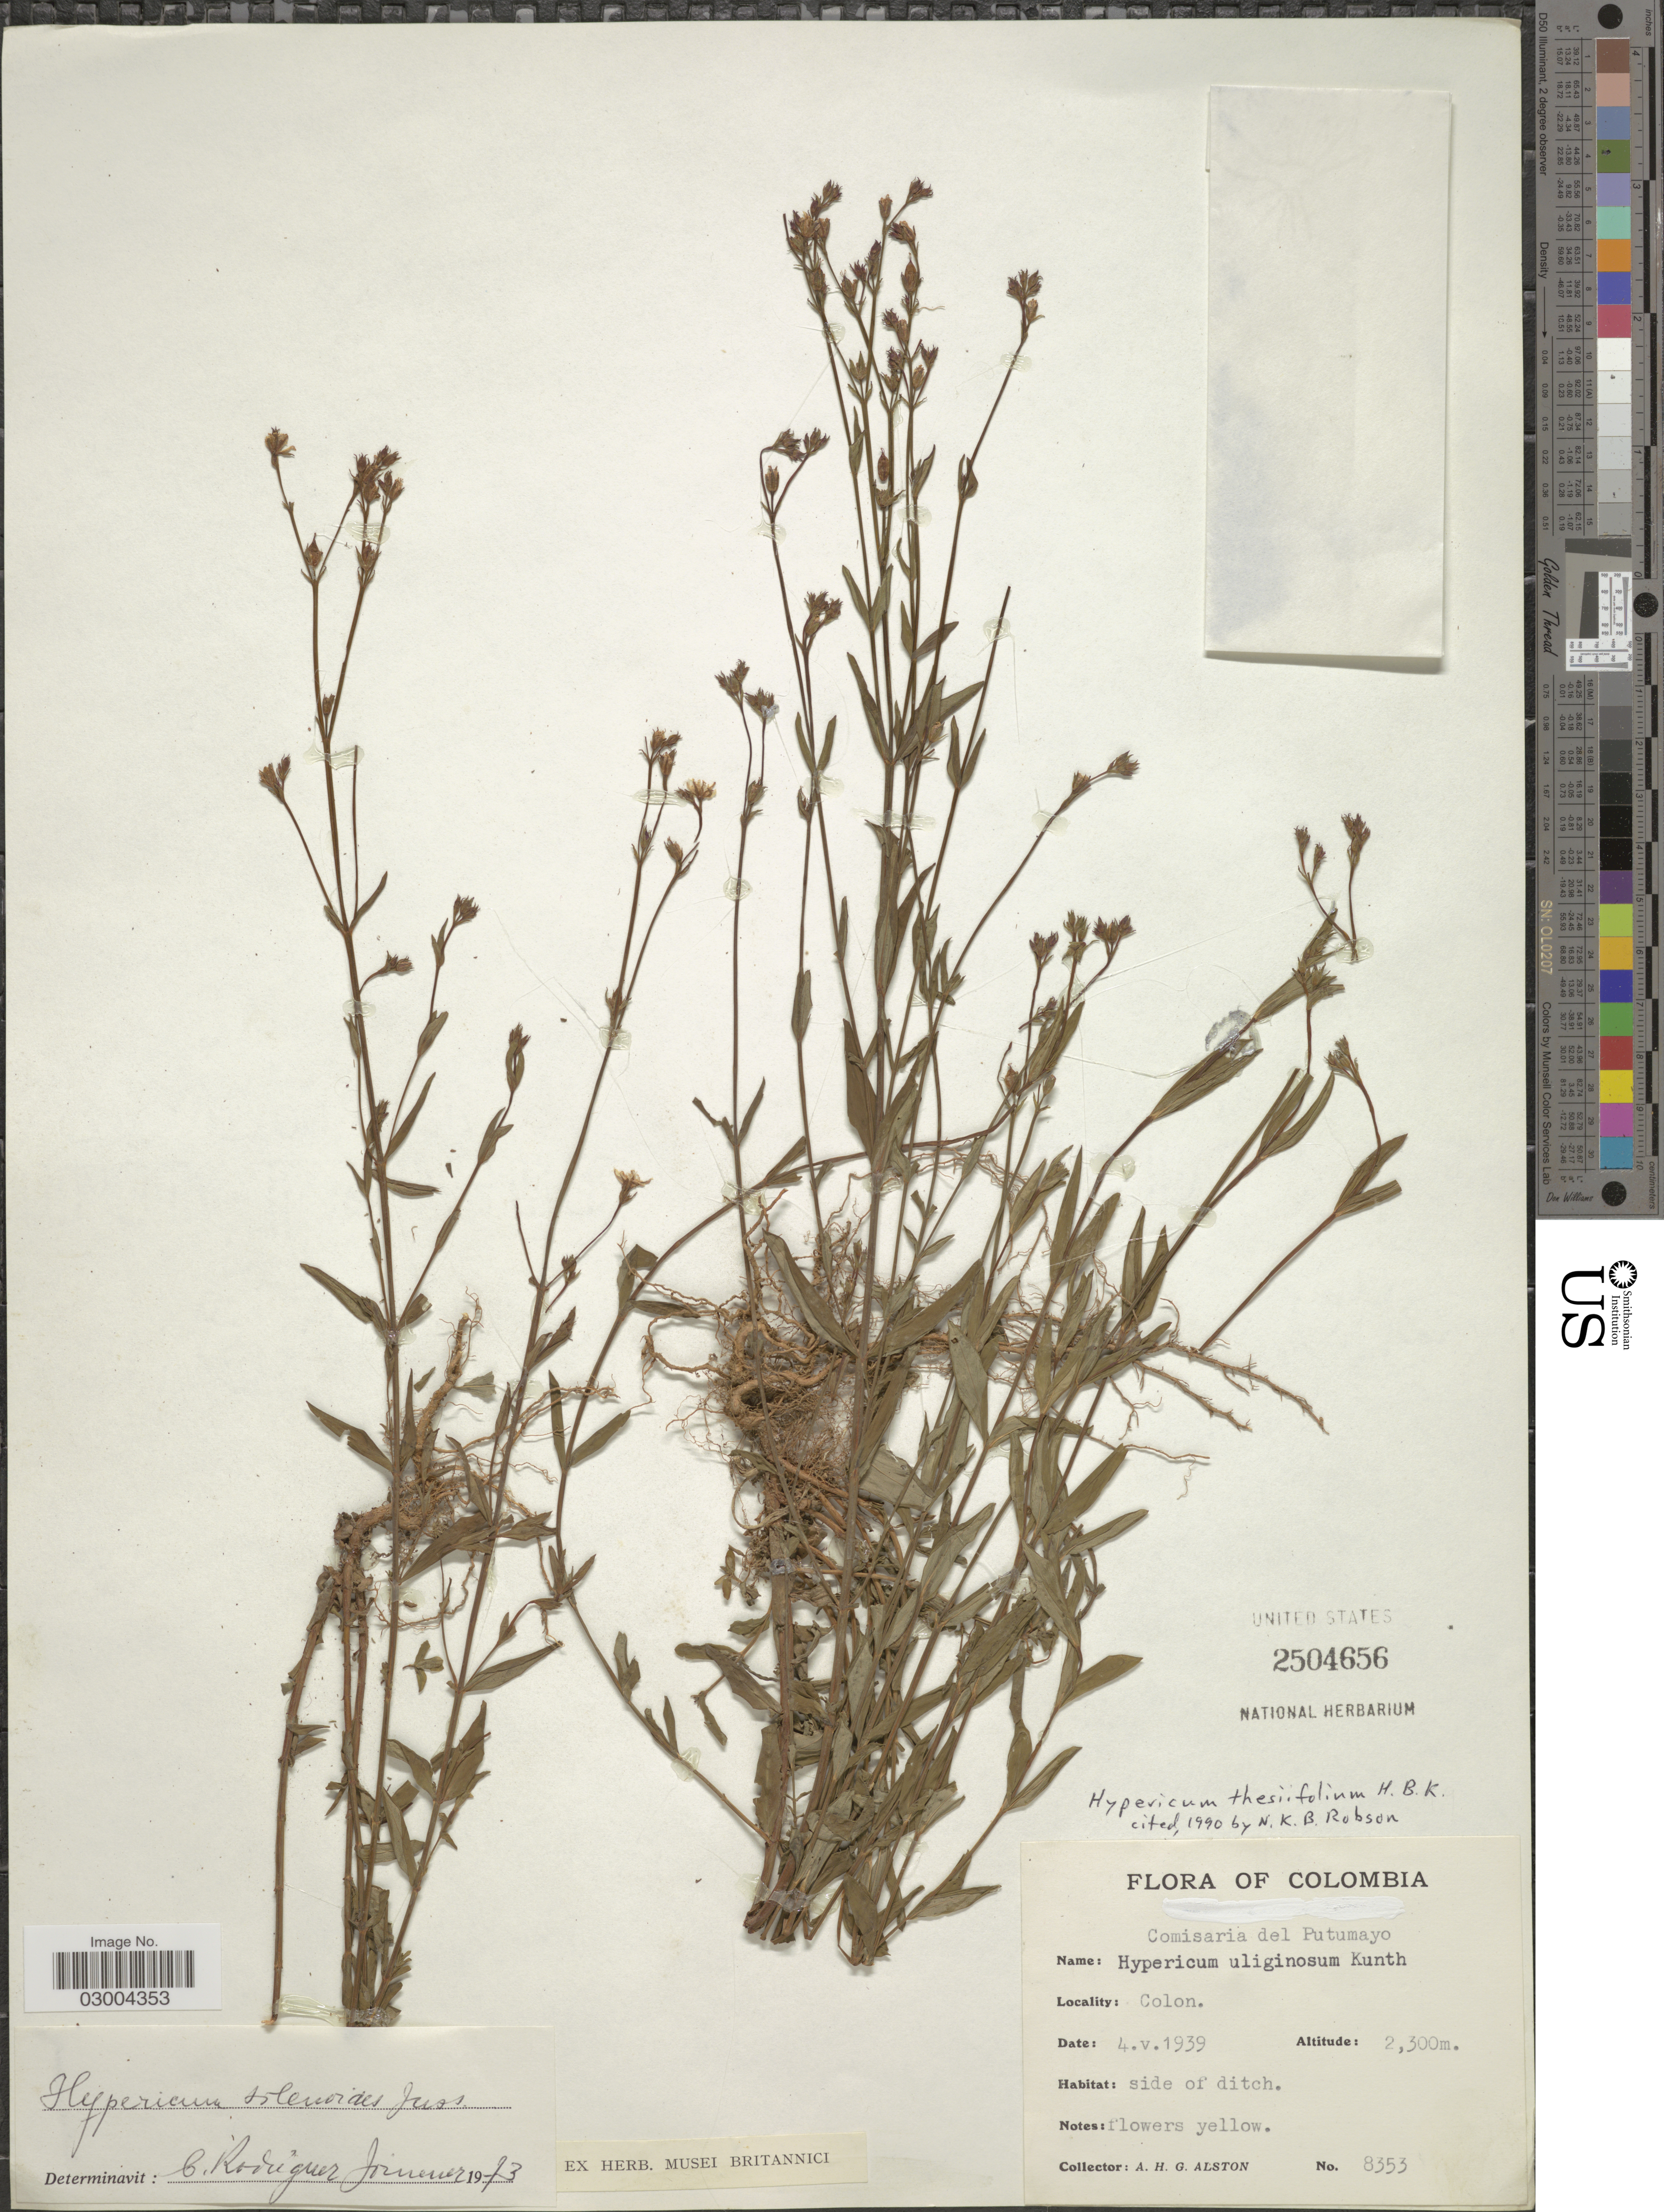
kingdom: Plantae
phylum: Tracheophyta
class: Magnoliopsida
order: Malpighiales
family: Hypericaceae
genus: Hypericum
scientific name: Hypericum thesiifolium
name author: Kunth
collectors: A. H. Alston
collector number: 8353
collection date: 1939-05-04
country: Colombia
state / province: Putumayo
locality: Comisaria del Putumayo. Colon.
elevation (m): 2300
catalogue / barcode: US 2504656